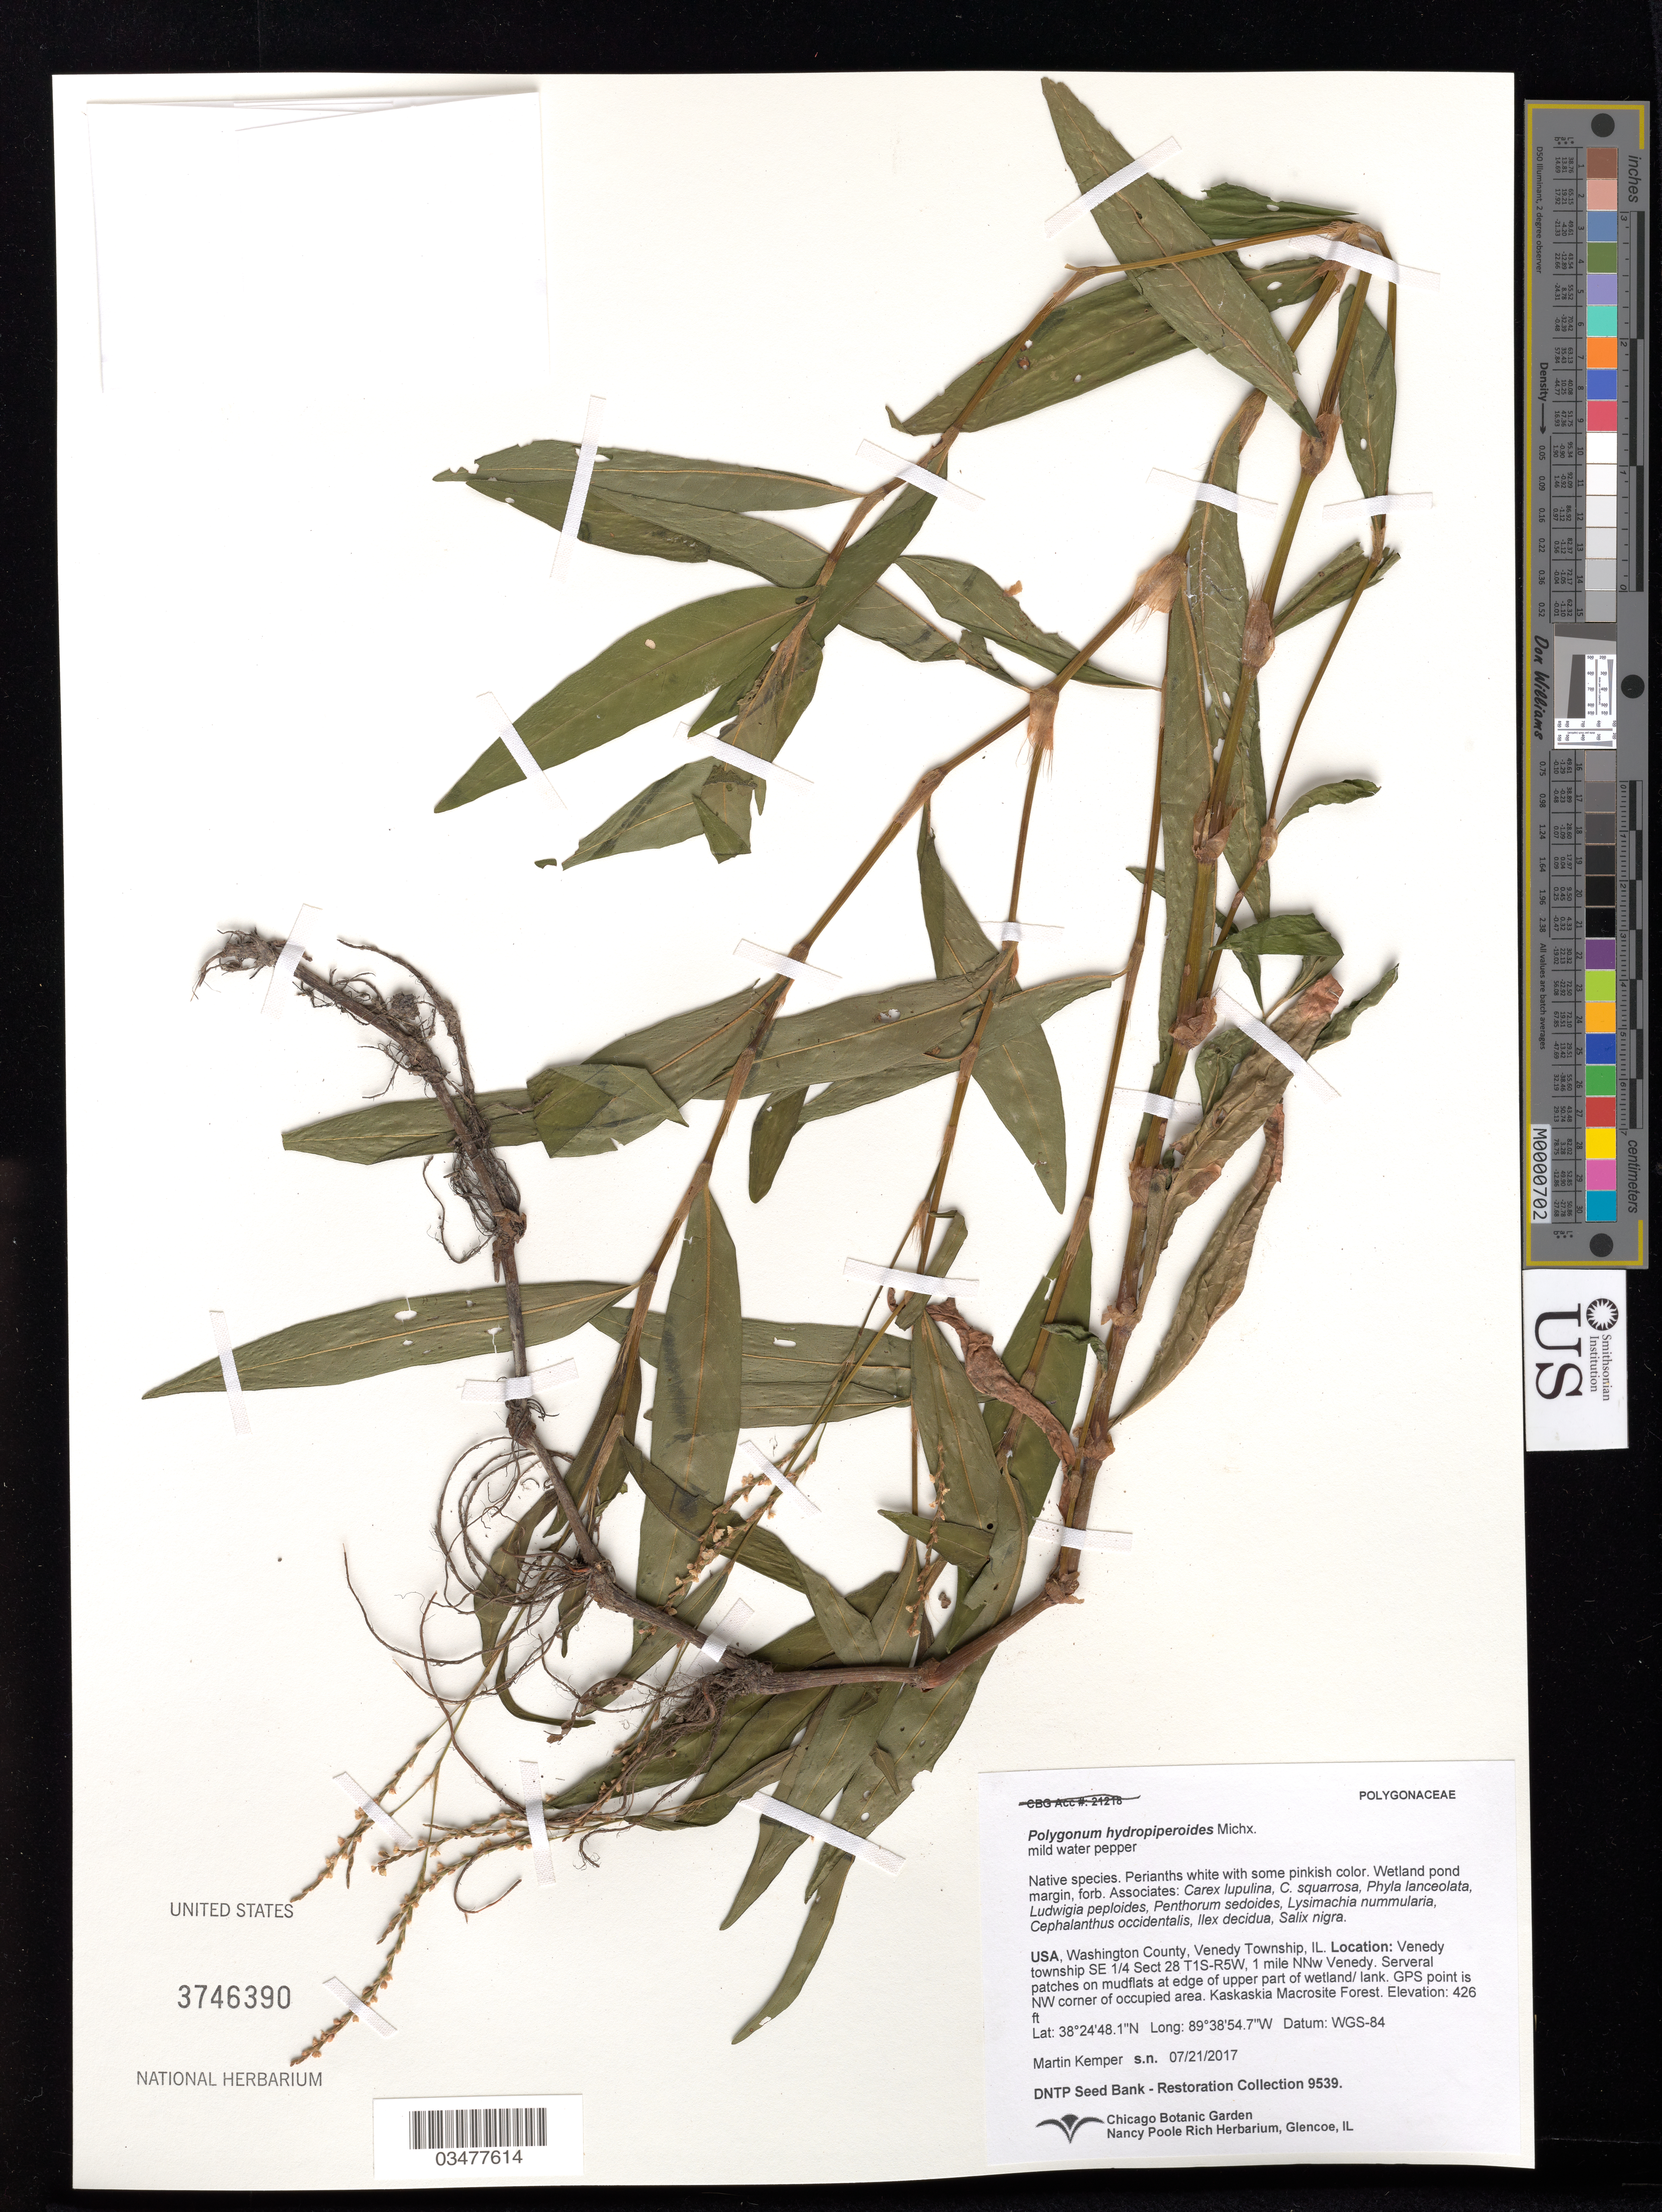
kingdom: Plantae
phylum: Tracheophyta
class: Magnoliopsida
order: Caryophyllales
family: Polygonaceae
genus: Polygonum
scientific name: Polygonum hydropiperoides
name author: Michx.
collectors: M. Kemper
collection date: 2017-07-21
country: United States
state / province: Illinois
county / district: Washington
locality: Kaskaskia Macrosite Forest, Venedy township SE 1/4 Sect 28 T1S-R5W, 1 mile NNw Venedy. Serveral patches on mudflats at edge of upper part of wetland/ lank. GPS point is NW corner of occupied area. Kaskaskia Macrosite Forest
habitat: Wetland pond margin. With Carex lupulina, Ilex decidua, Salix nigra, etc.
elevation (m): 130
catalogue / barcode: US 3746390